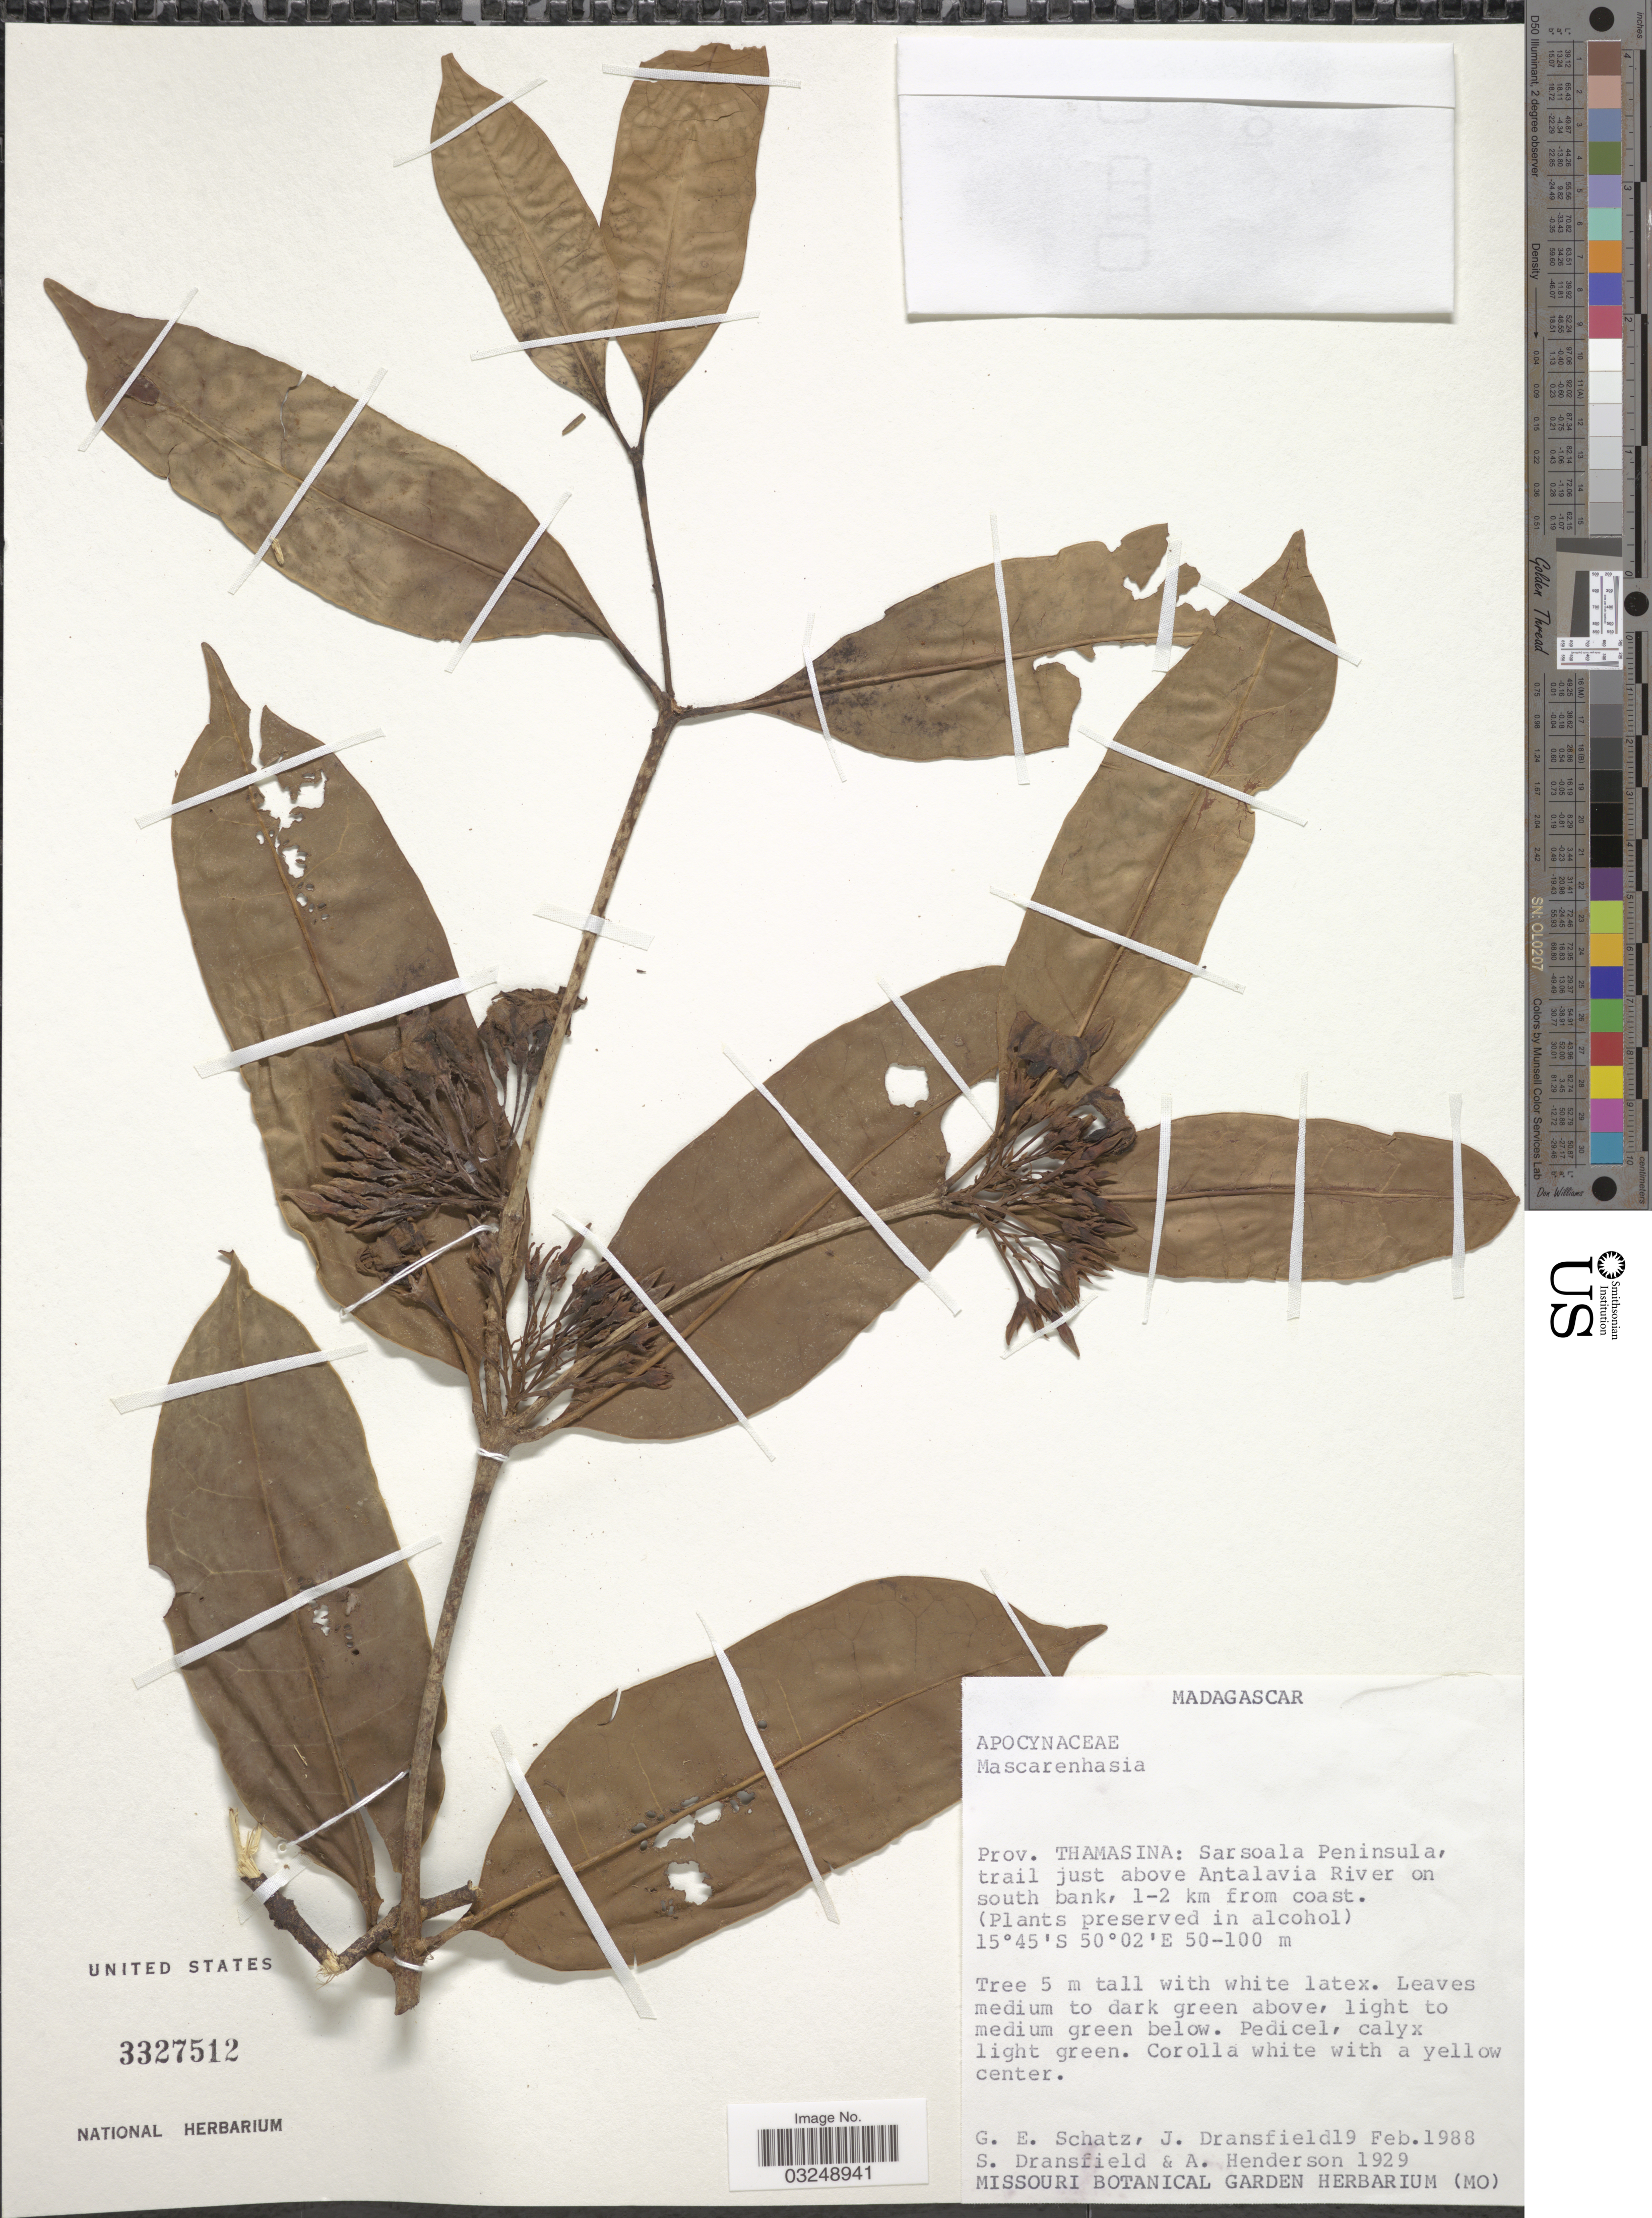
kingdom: Plantae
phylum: Tracheophyta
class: Magnoliopsida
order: Gentianales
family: Apocynaceae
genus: Mascarenhasia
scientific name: Mascarenhasia sp.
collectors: G. Schatz, J. Dransfield, S. Dransfield & A. Henderson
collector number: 1929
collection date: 1988-02-19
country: Madagascar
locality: Prov. Thamasina: Sarsoala Peninsula, trail jsut above Antalavia River south bank, 1-2 km from coast.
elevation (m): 50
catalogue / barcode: US 3327512